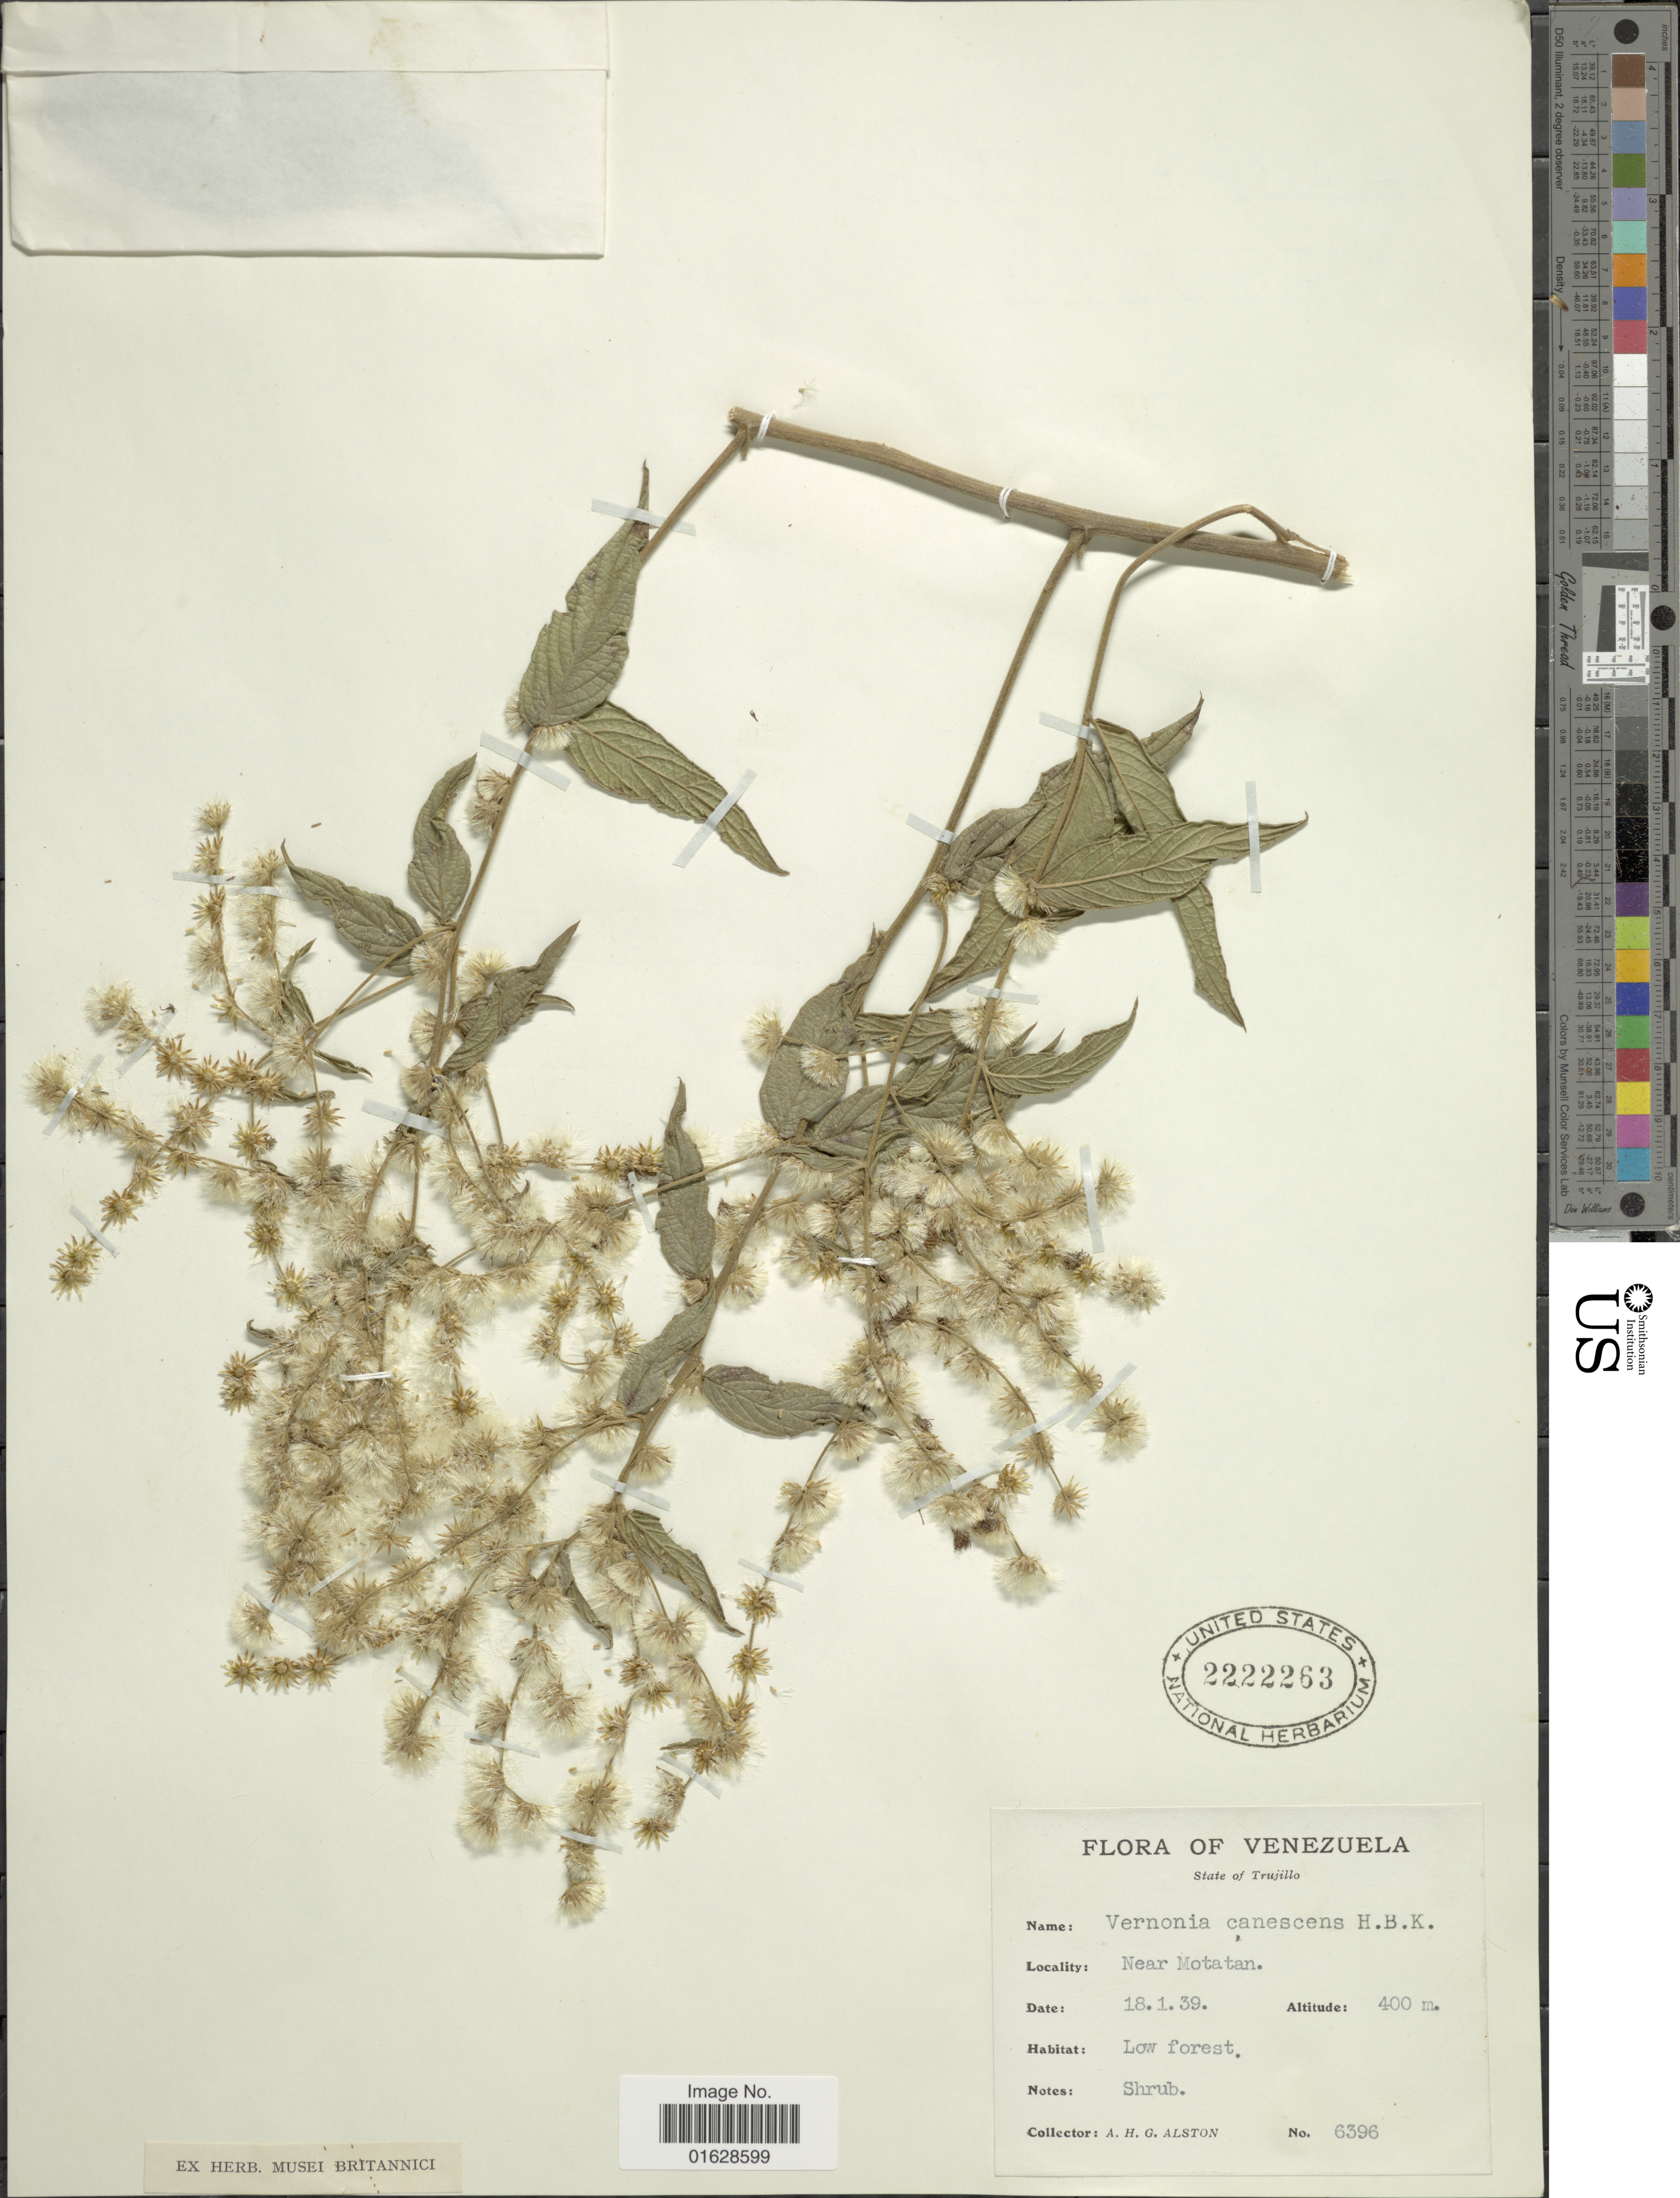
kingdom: Plantae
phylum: Tracheophyta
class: Magnoliopsida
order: Asterales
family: Asteraceae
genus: Lepidaploa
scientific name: Lepidaploa canescens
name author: (Kunth) H. Rob.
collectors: A. H. Alston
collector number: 6396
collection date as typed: Transcribed d/m/y: 18/3/39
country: Venezuela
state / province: Trujillo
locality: Venezuela.State of Trujillo. Near Motatan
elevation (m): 400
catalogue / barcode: US 2222263